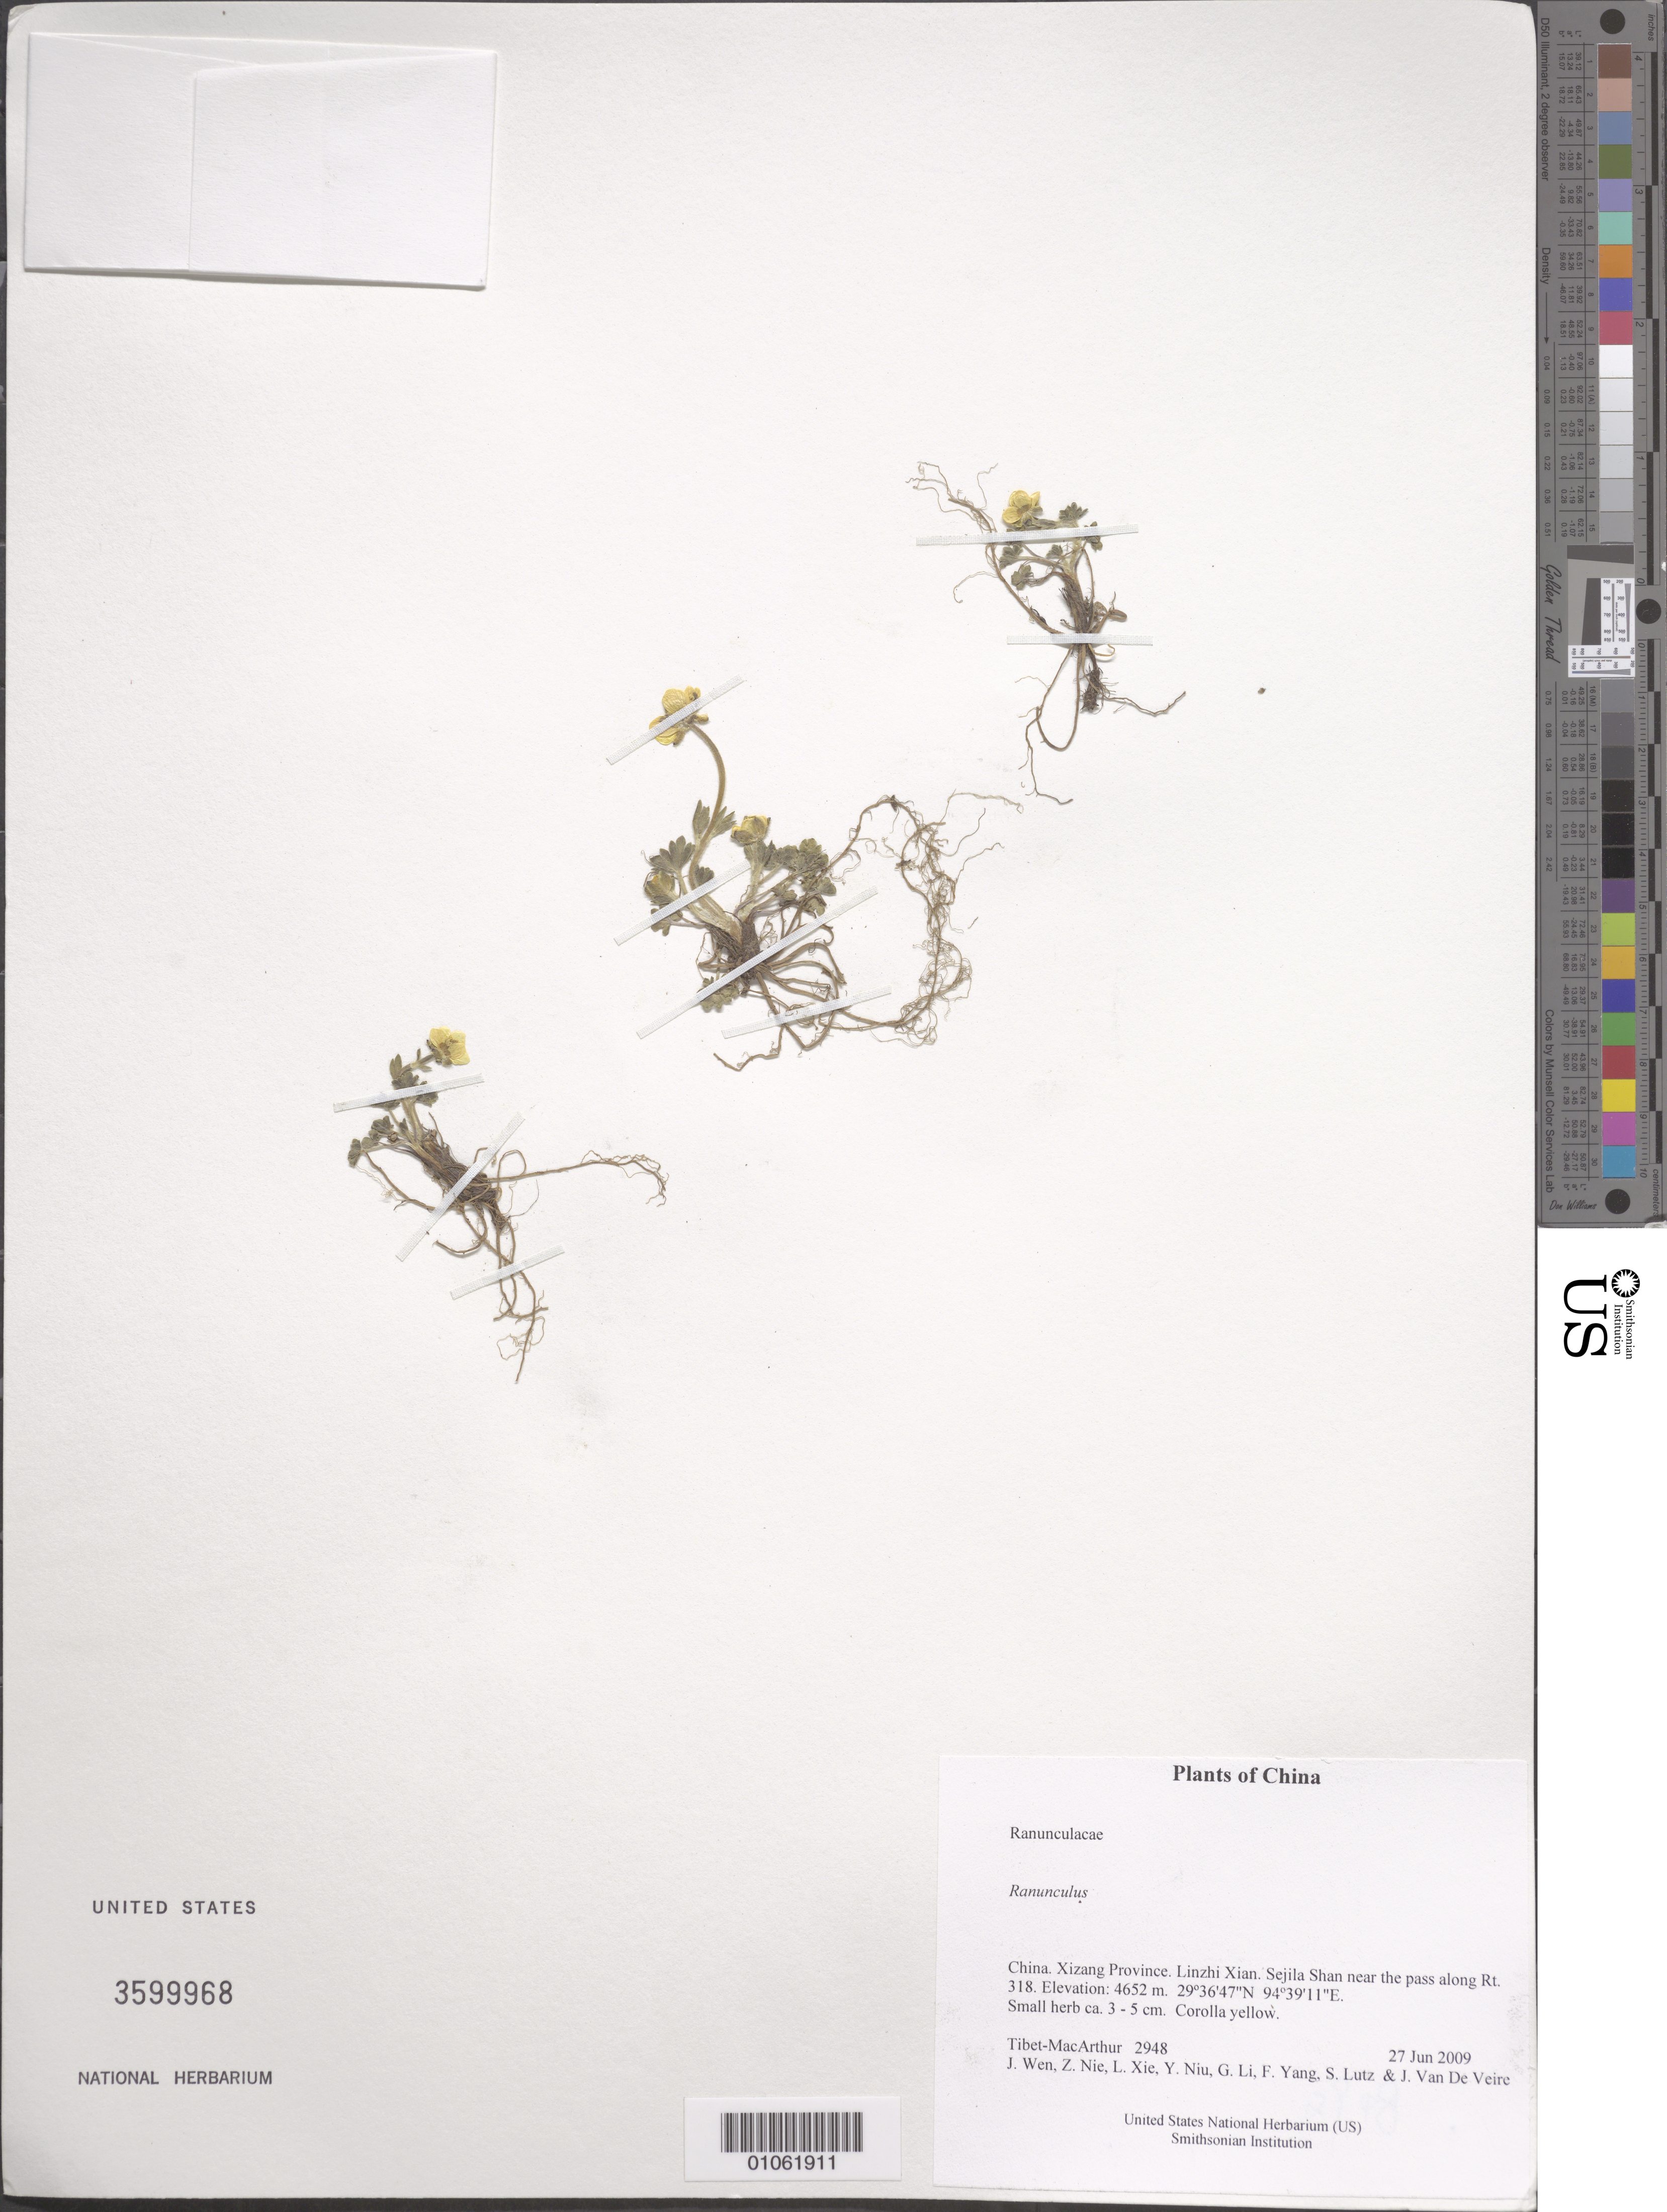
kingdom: Plantae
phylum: Tracheophyta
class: Magnoliopsida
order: Ranunculales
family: Ranunculaceae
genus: Ranunculus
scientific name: Ranunculus sp.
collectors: Tibet-MacArthur, J. Wen, Z. Nie, L. Xie, Y. Niu, G. Li, F. Yang, S. Lutz & J. Van De Veire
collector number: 2948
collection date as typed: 27 Jun 2009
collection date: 2009-06-27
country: China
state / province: Xizang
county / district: Linzhi Xian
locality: Sejila Shan near the pass along Rt. 318.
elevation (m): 4652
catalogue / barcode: US 3599968